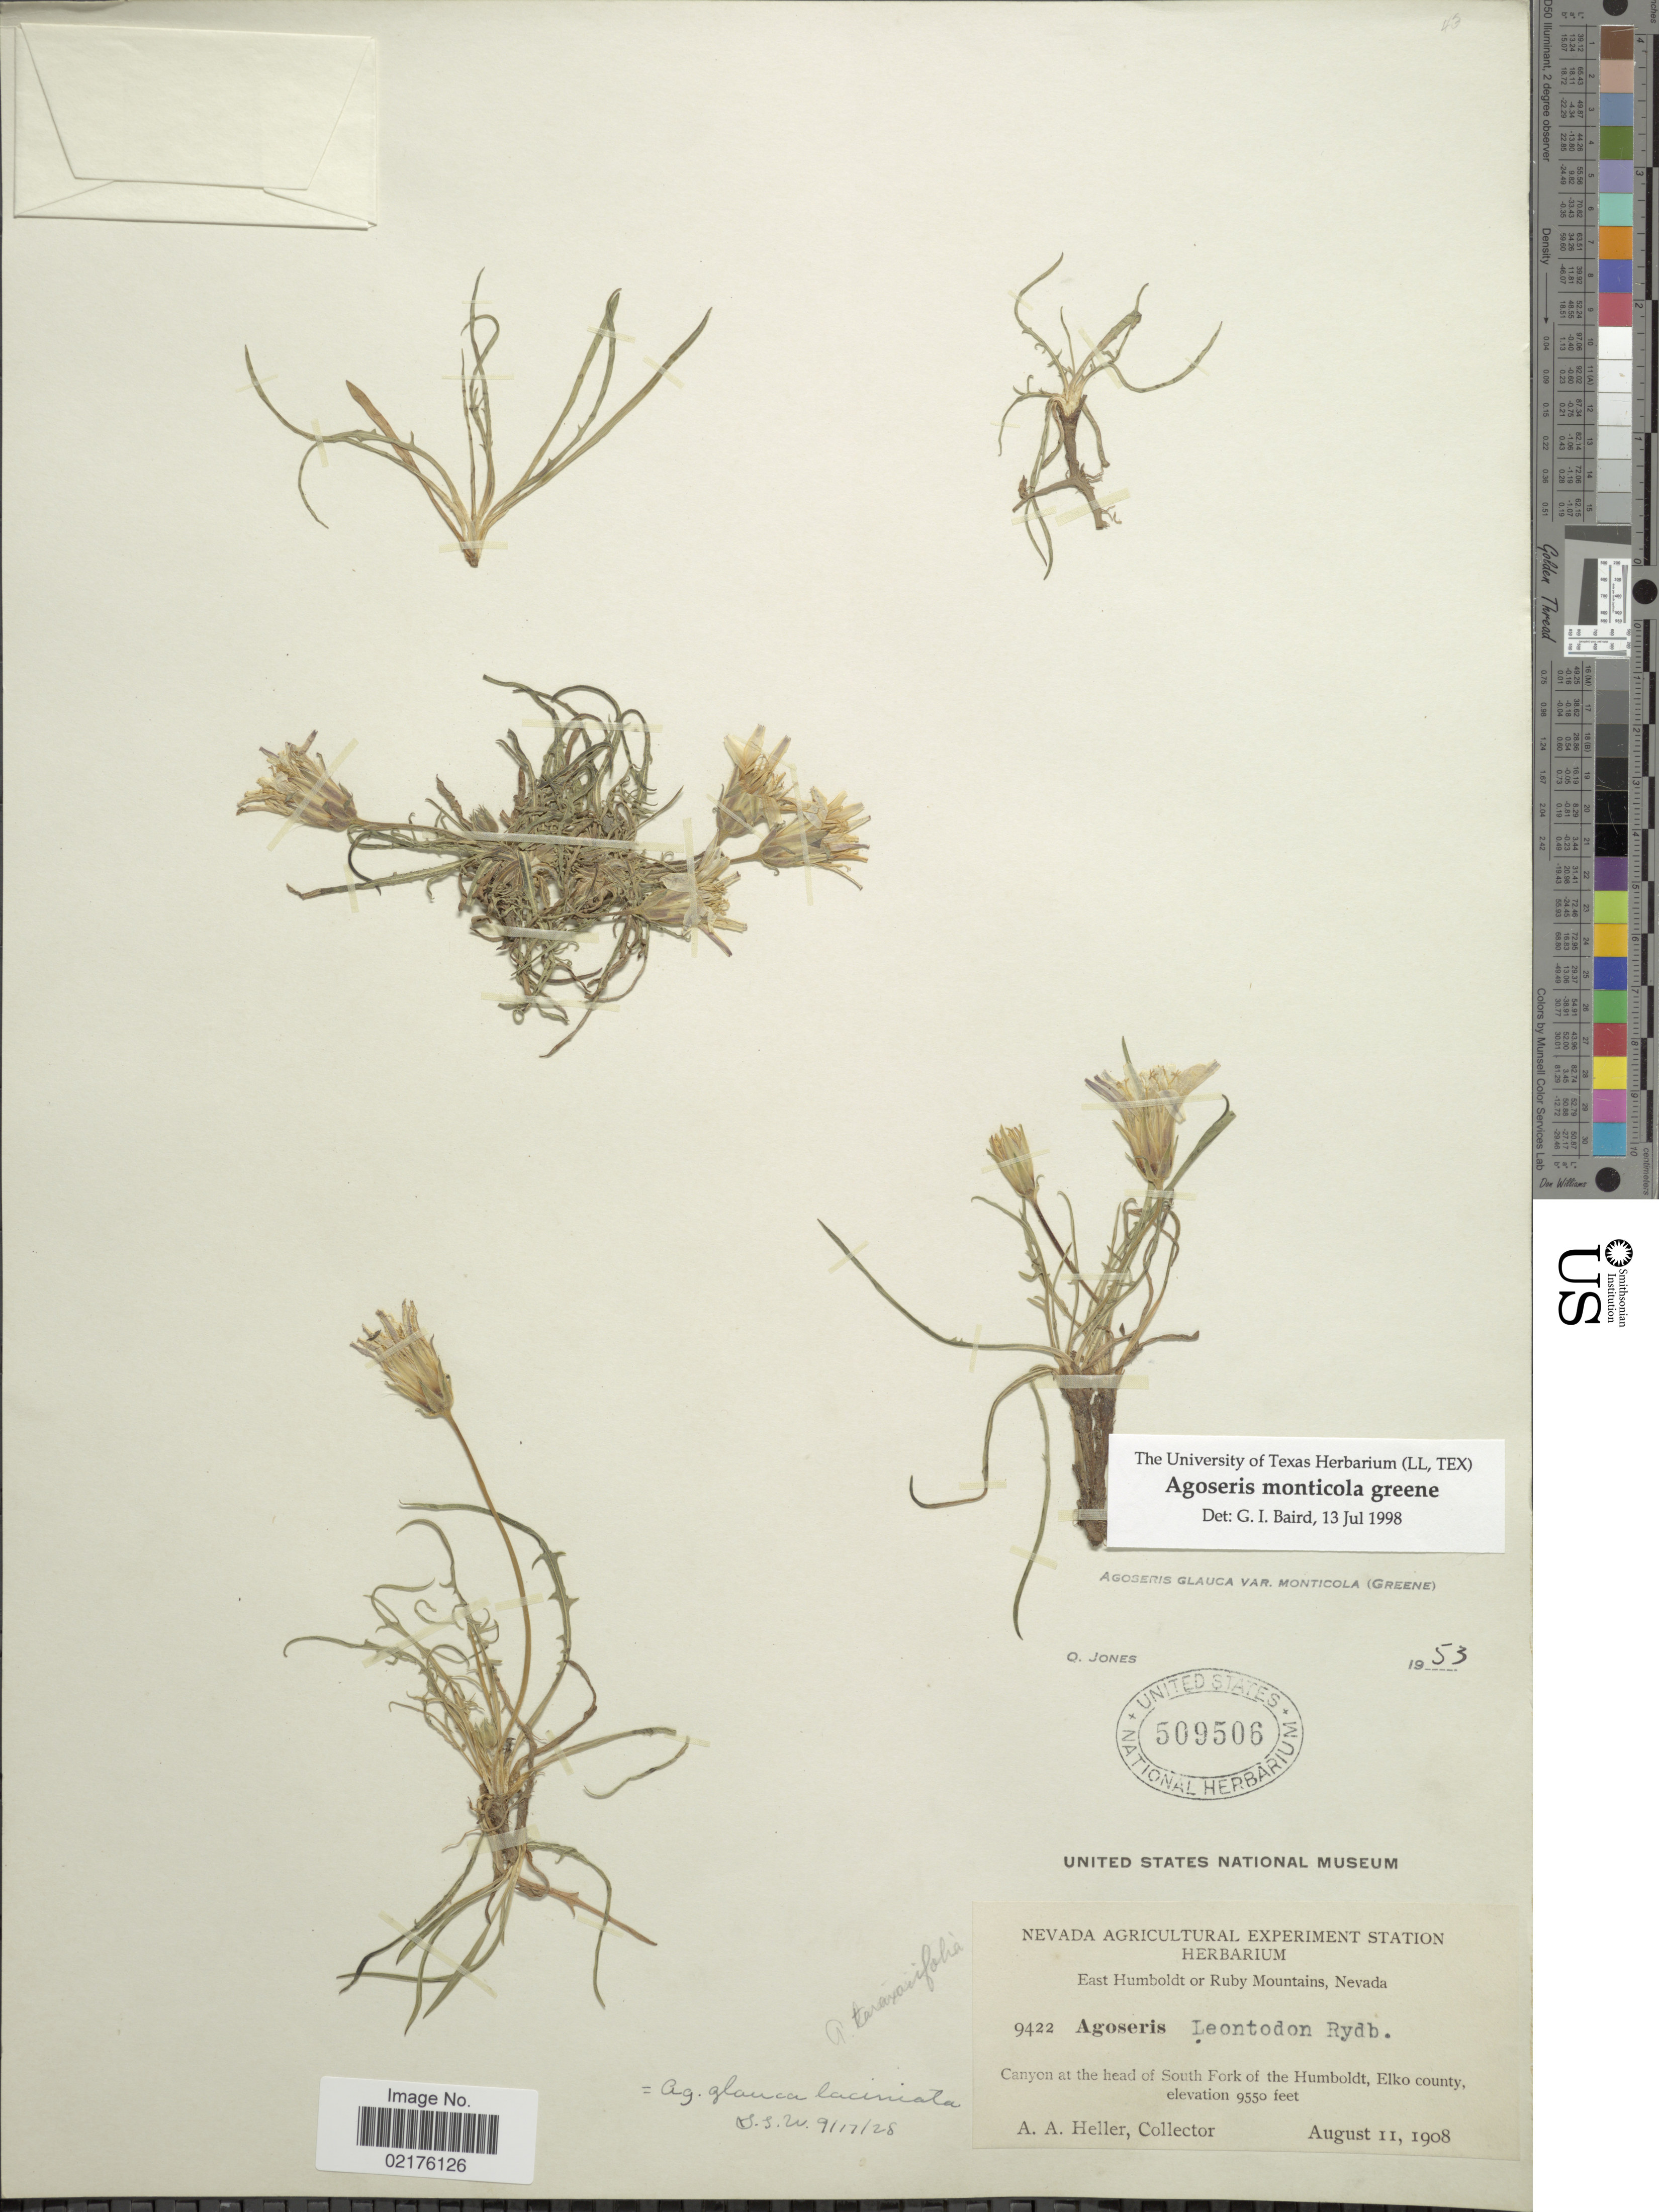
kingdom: Plantae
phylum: Tracheophyta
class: Magnoliopsida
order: Asterales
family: Asteraceae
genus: Agoseris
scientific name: Agoseris monticola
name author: Greene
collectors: A. A. Heller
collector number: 9422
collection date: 1908-08-11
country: United States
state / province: Nevada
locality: East Humboldt or Ruby Mountains, Nevada, Canyon at the end of South Fork of the Humboldt, Elko County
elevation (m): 2911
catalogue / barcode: US 509506